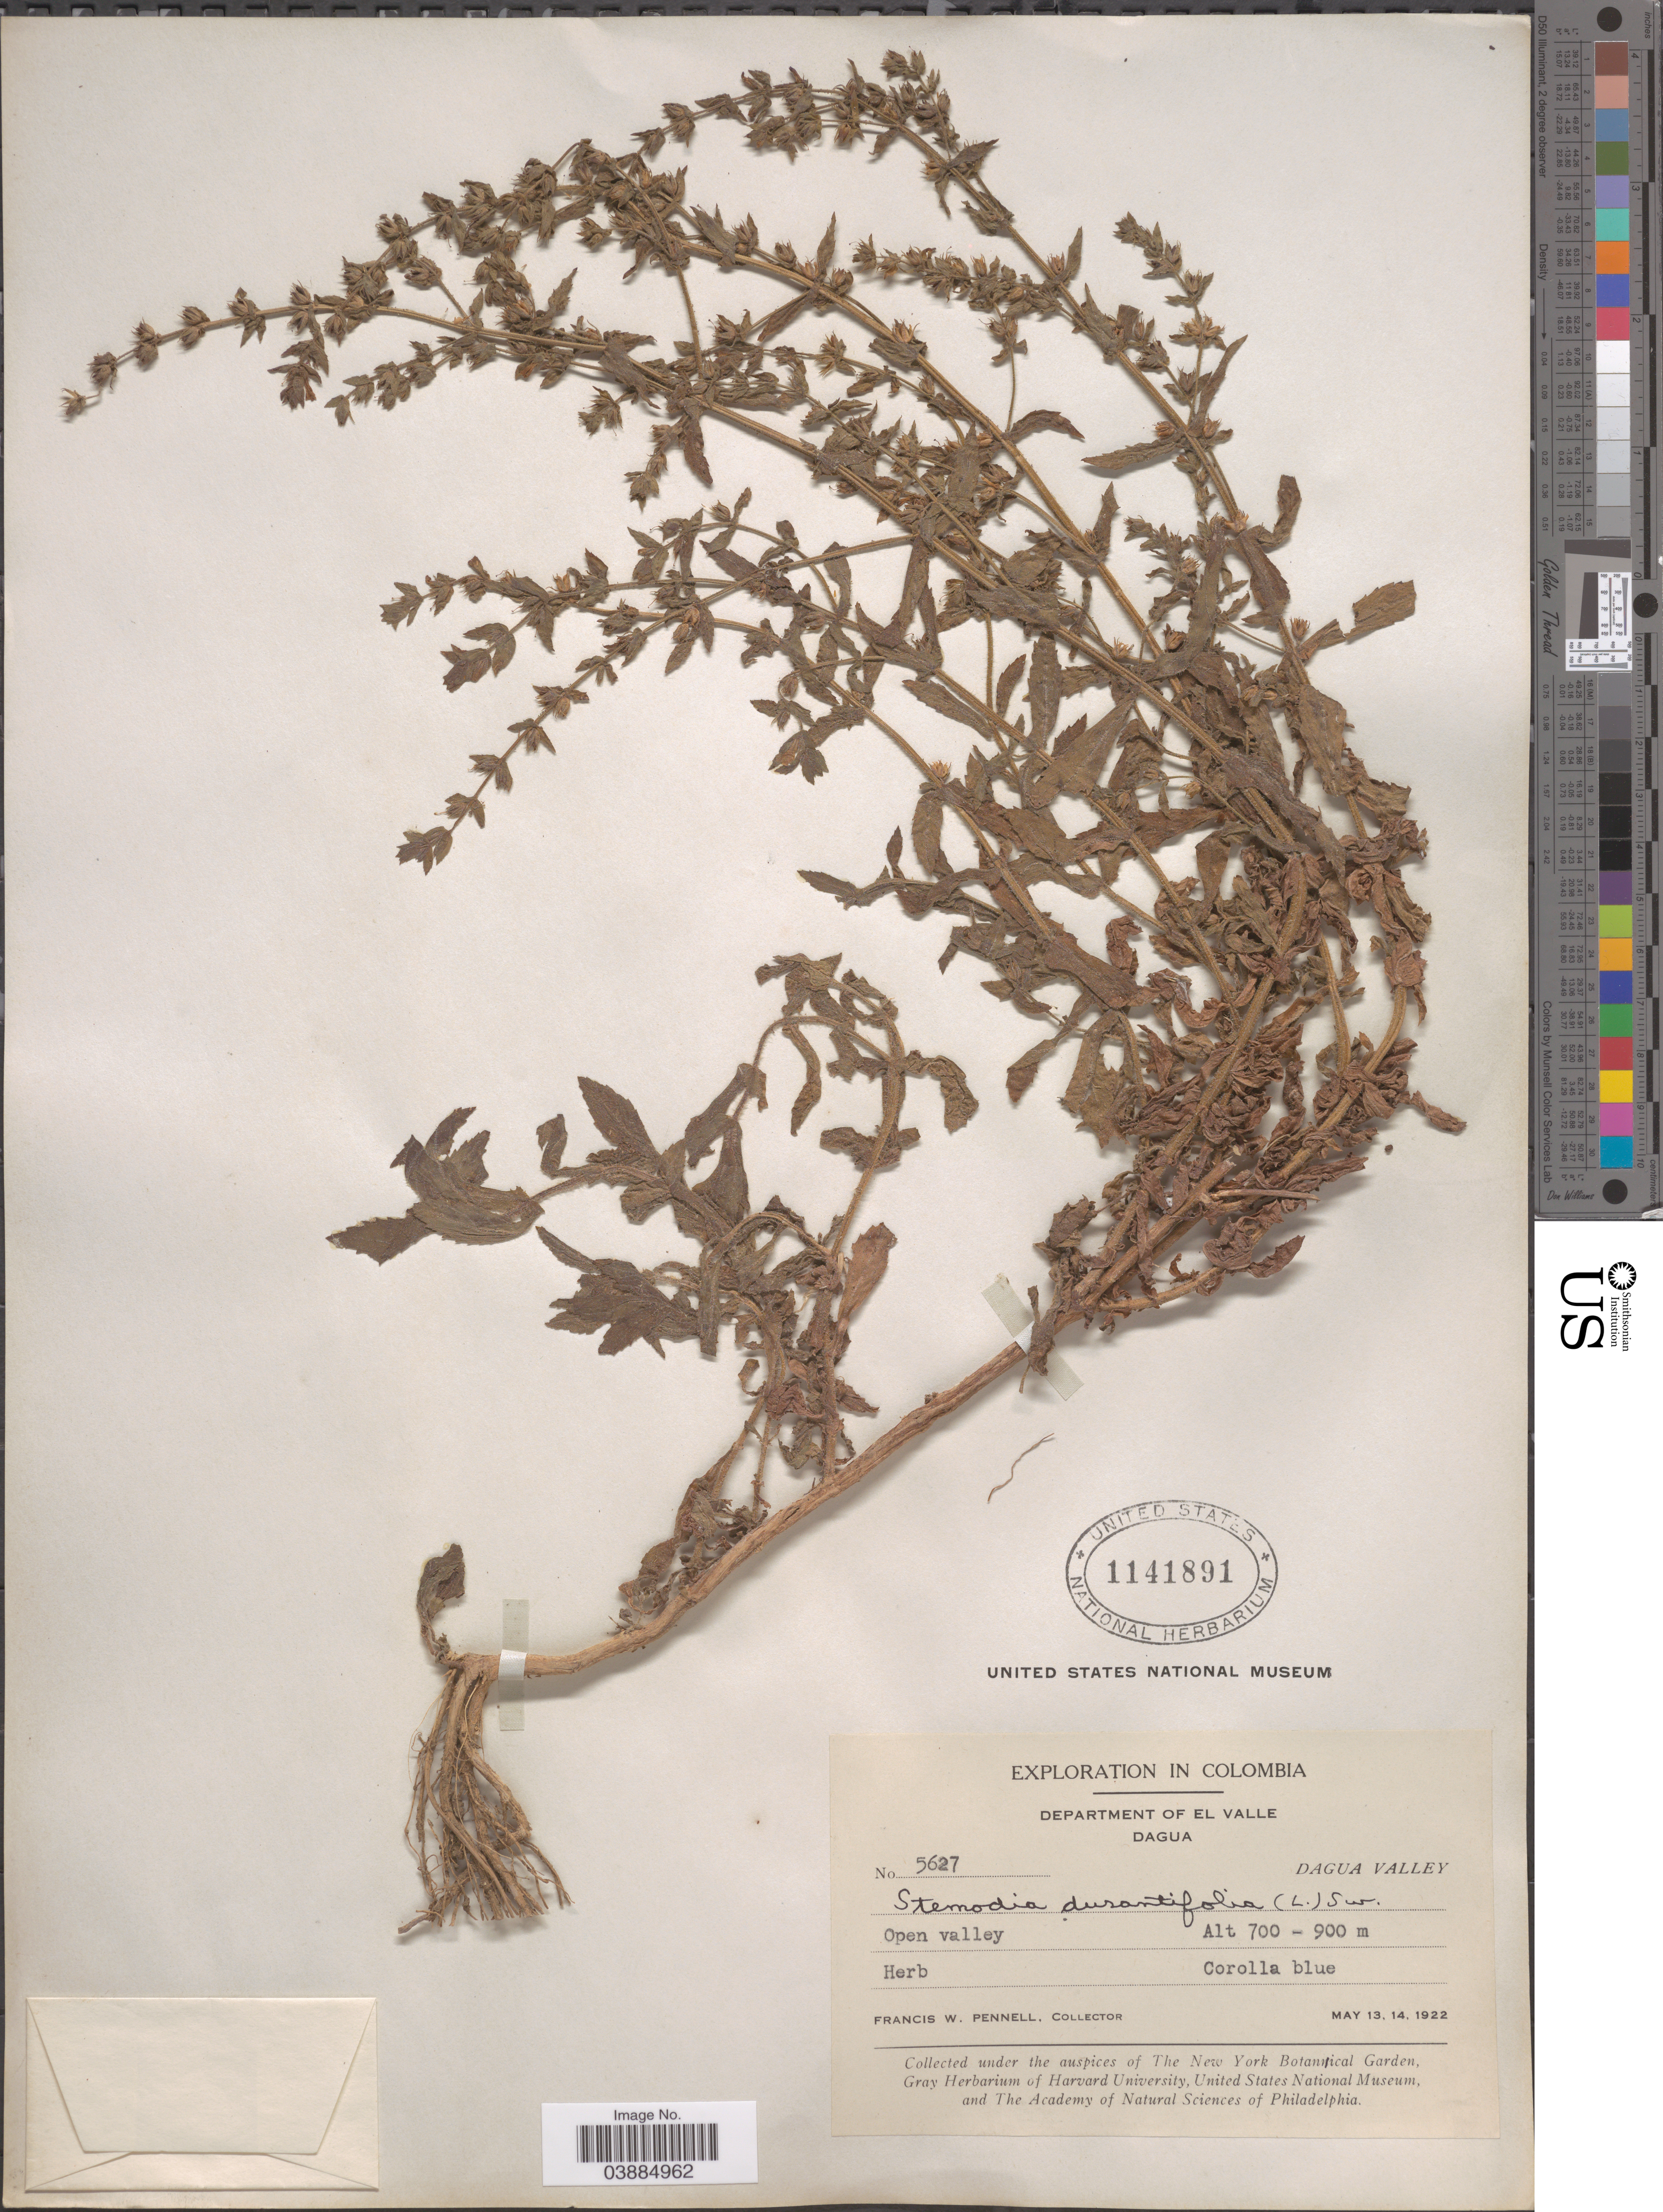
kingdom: Plantae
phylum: Tracheophyta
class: Magnoliopsida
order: Lamiales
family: Plantaginaceae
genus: Stemodia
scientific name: Stemodia durantifolia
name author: (L.) Sw.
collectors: F. W. Pennell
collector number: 5627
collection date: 1922-05-13/1922-05-14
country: Colombia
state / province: Valle del Cauca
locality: Department of El valle. Dagua. Dagua Valley.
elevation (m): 700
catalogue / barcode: US 1141891